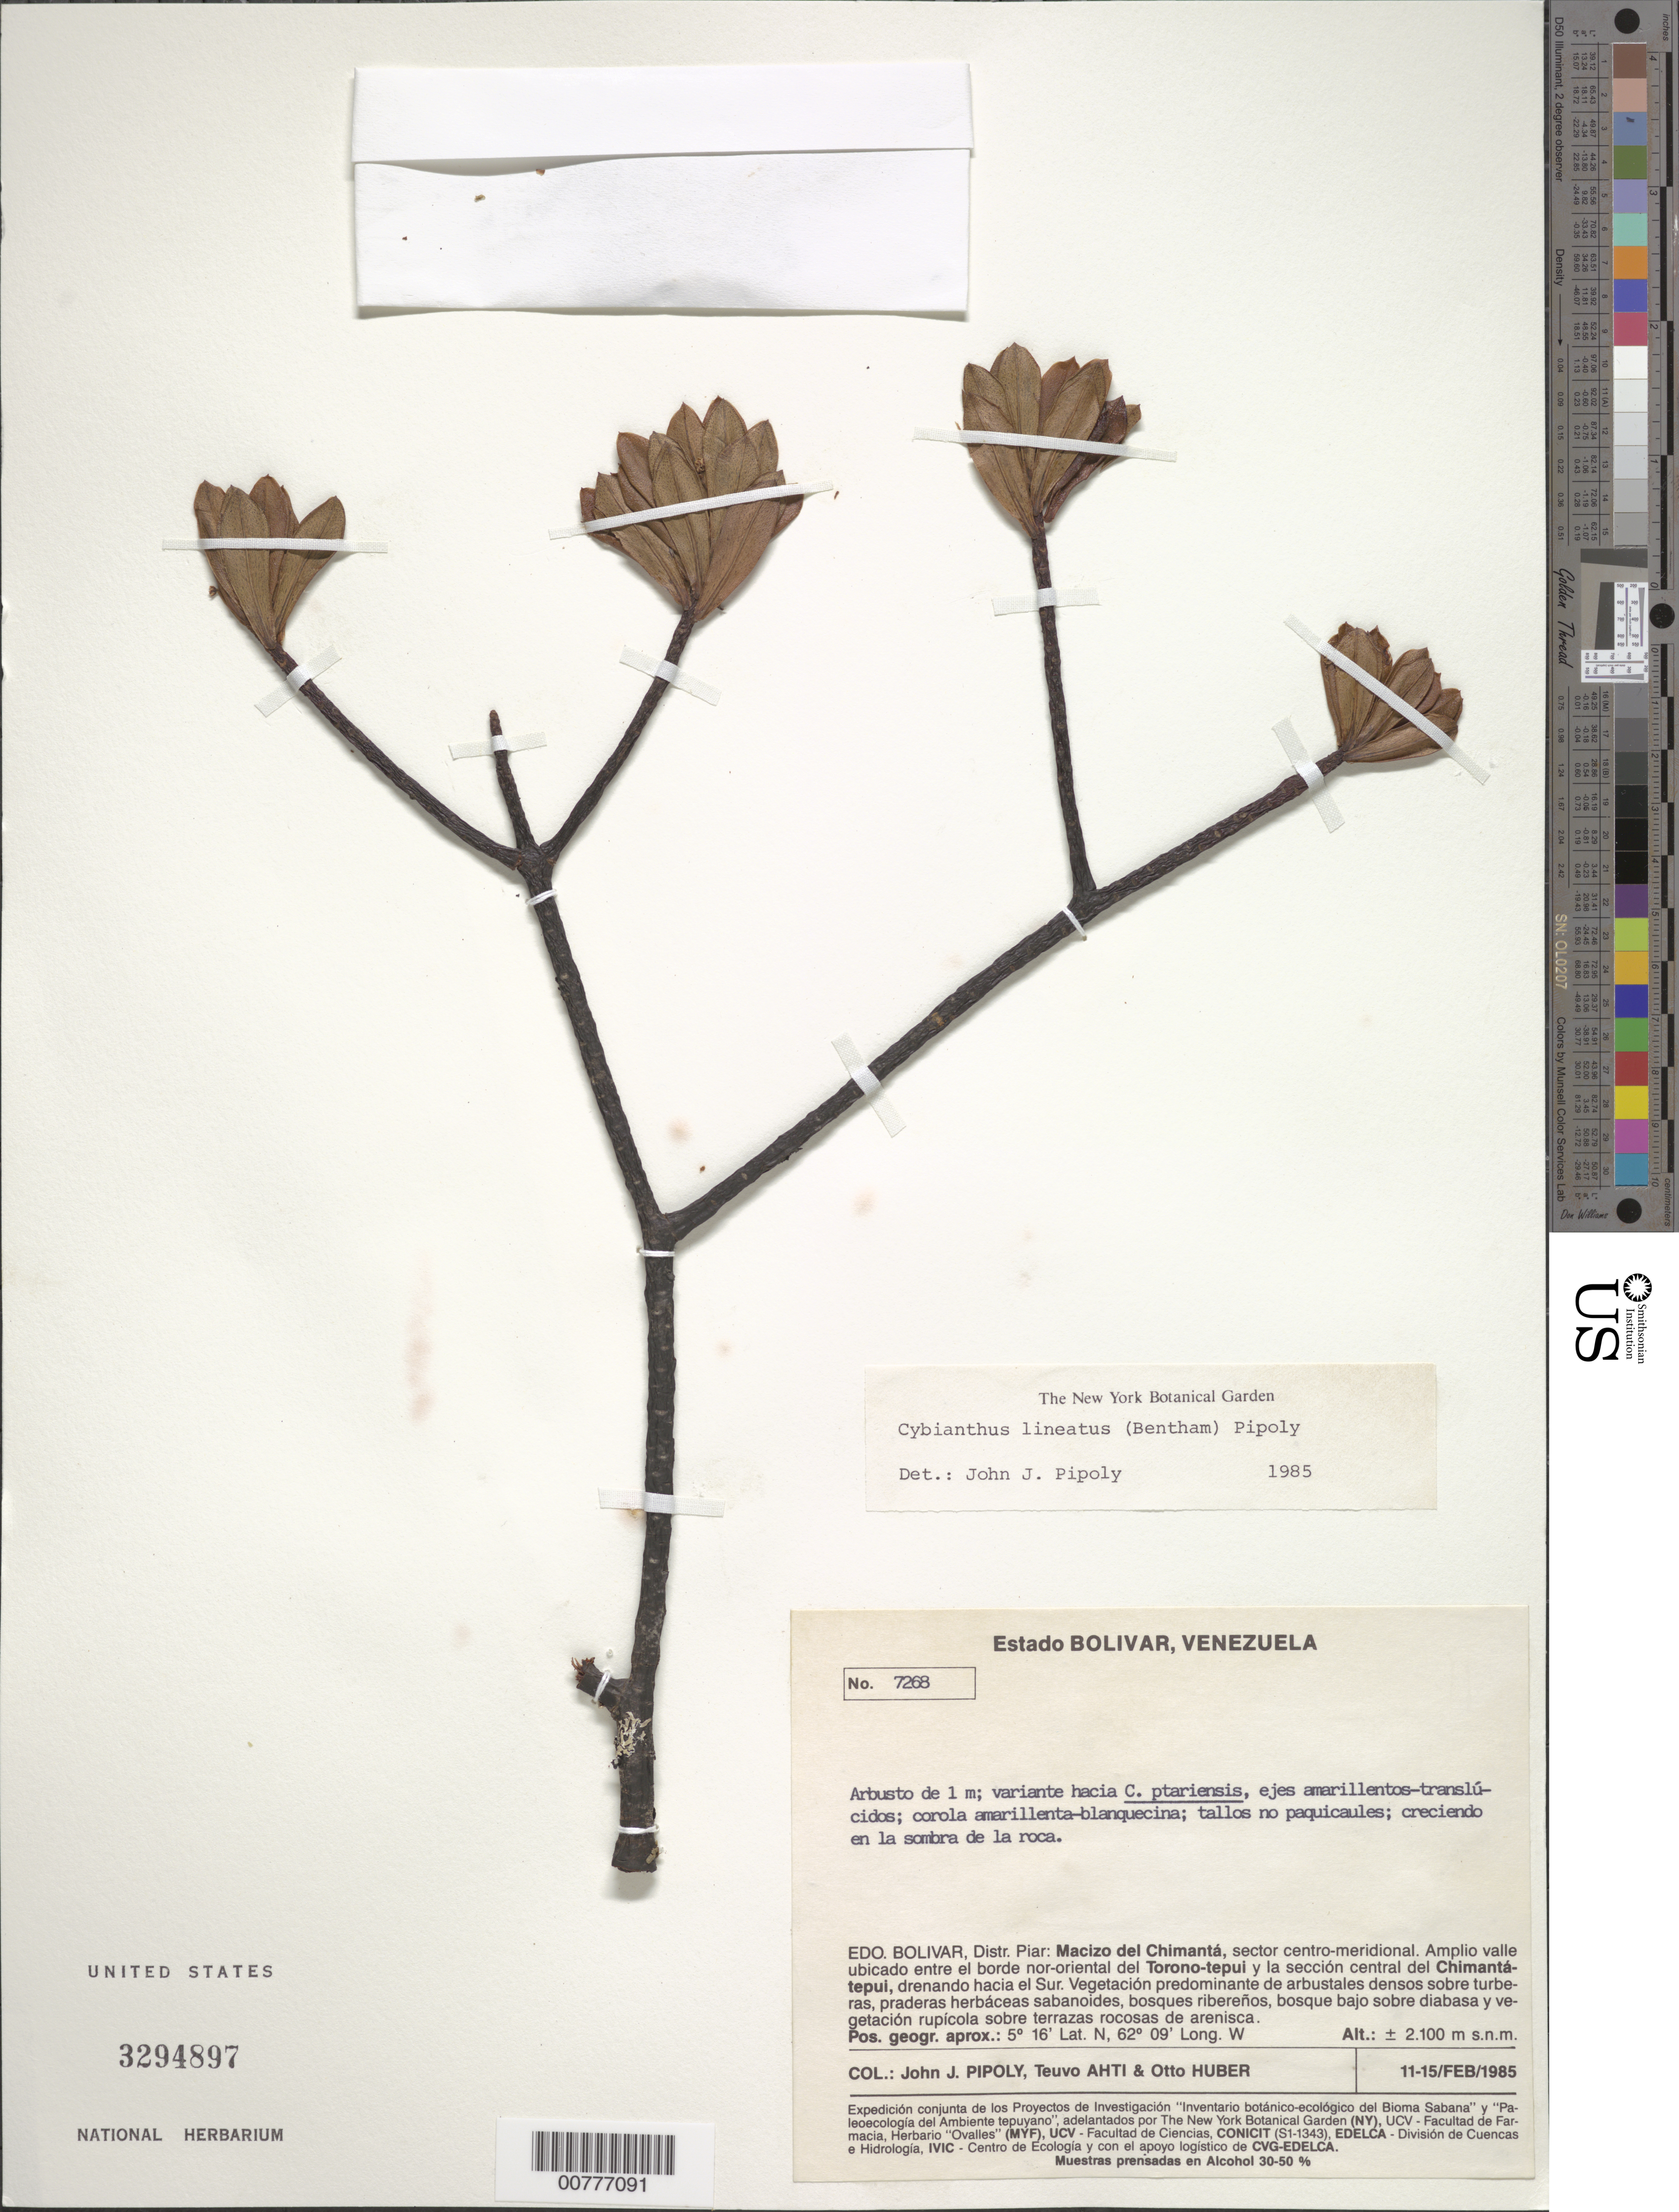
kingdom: Plantae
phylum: Tracheophyta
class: Magnoliopsida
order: Ericales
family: Primulaceae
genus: Cybianthus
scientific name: Cybianthus lineatus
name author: (Benth.) Pipoly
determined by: Pipoly, J. J., III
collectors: J. J. Pipoly, T. T. Ahti & O. Huber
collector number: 7268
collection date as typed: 11-Feb-85 to 15-Feb-85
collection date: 1985-02-11/1985-02-15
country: Venezuela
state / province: Bolívar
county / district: Piar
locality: Macizo del Chimantá, sector centro-meridional; wide valley between the northwest side of the Torono-tepuí and the middle section of the Chimantá-tepuí, draining from the south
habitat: Vegetación predominante de arbustales denso sobre turberas, praderas herbáceas sabanoides, bosques ribereños, bosque bajo sobre diabasa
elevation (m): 2100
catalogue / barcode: US 3294897